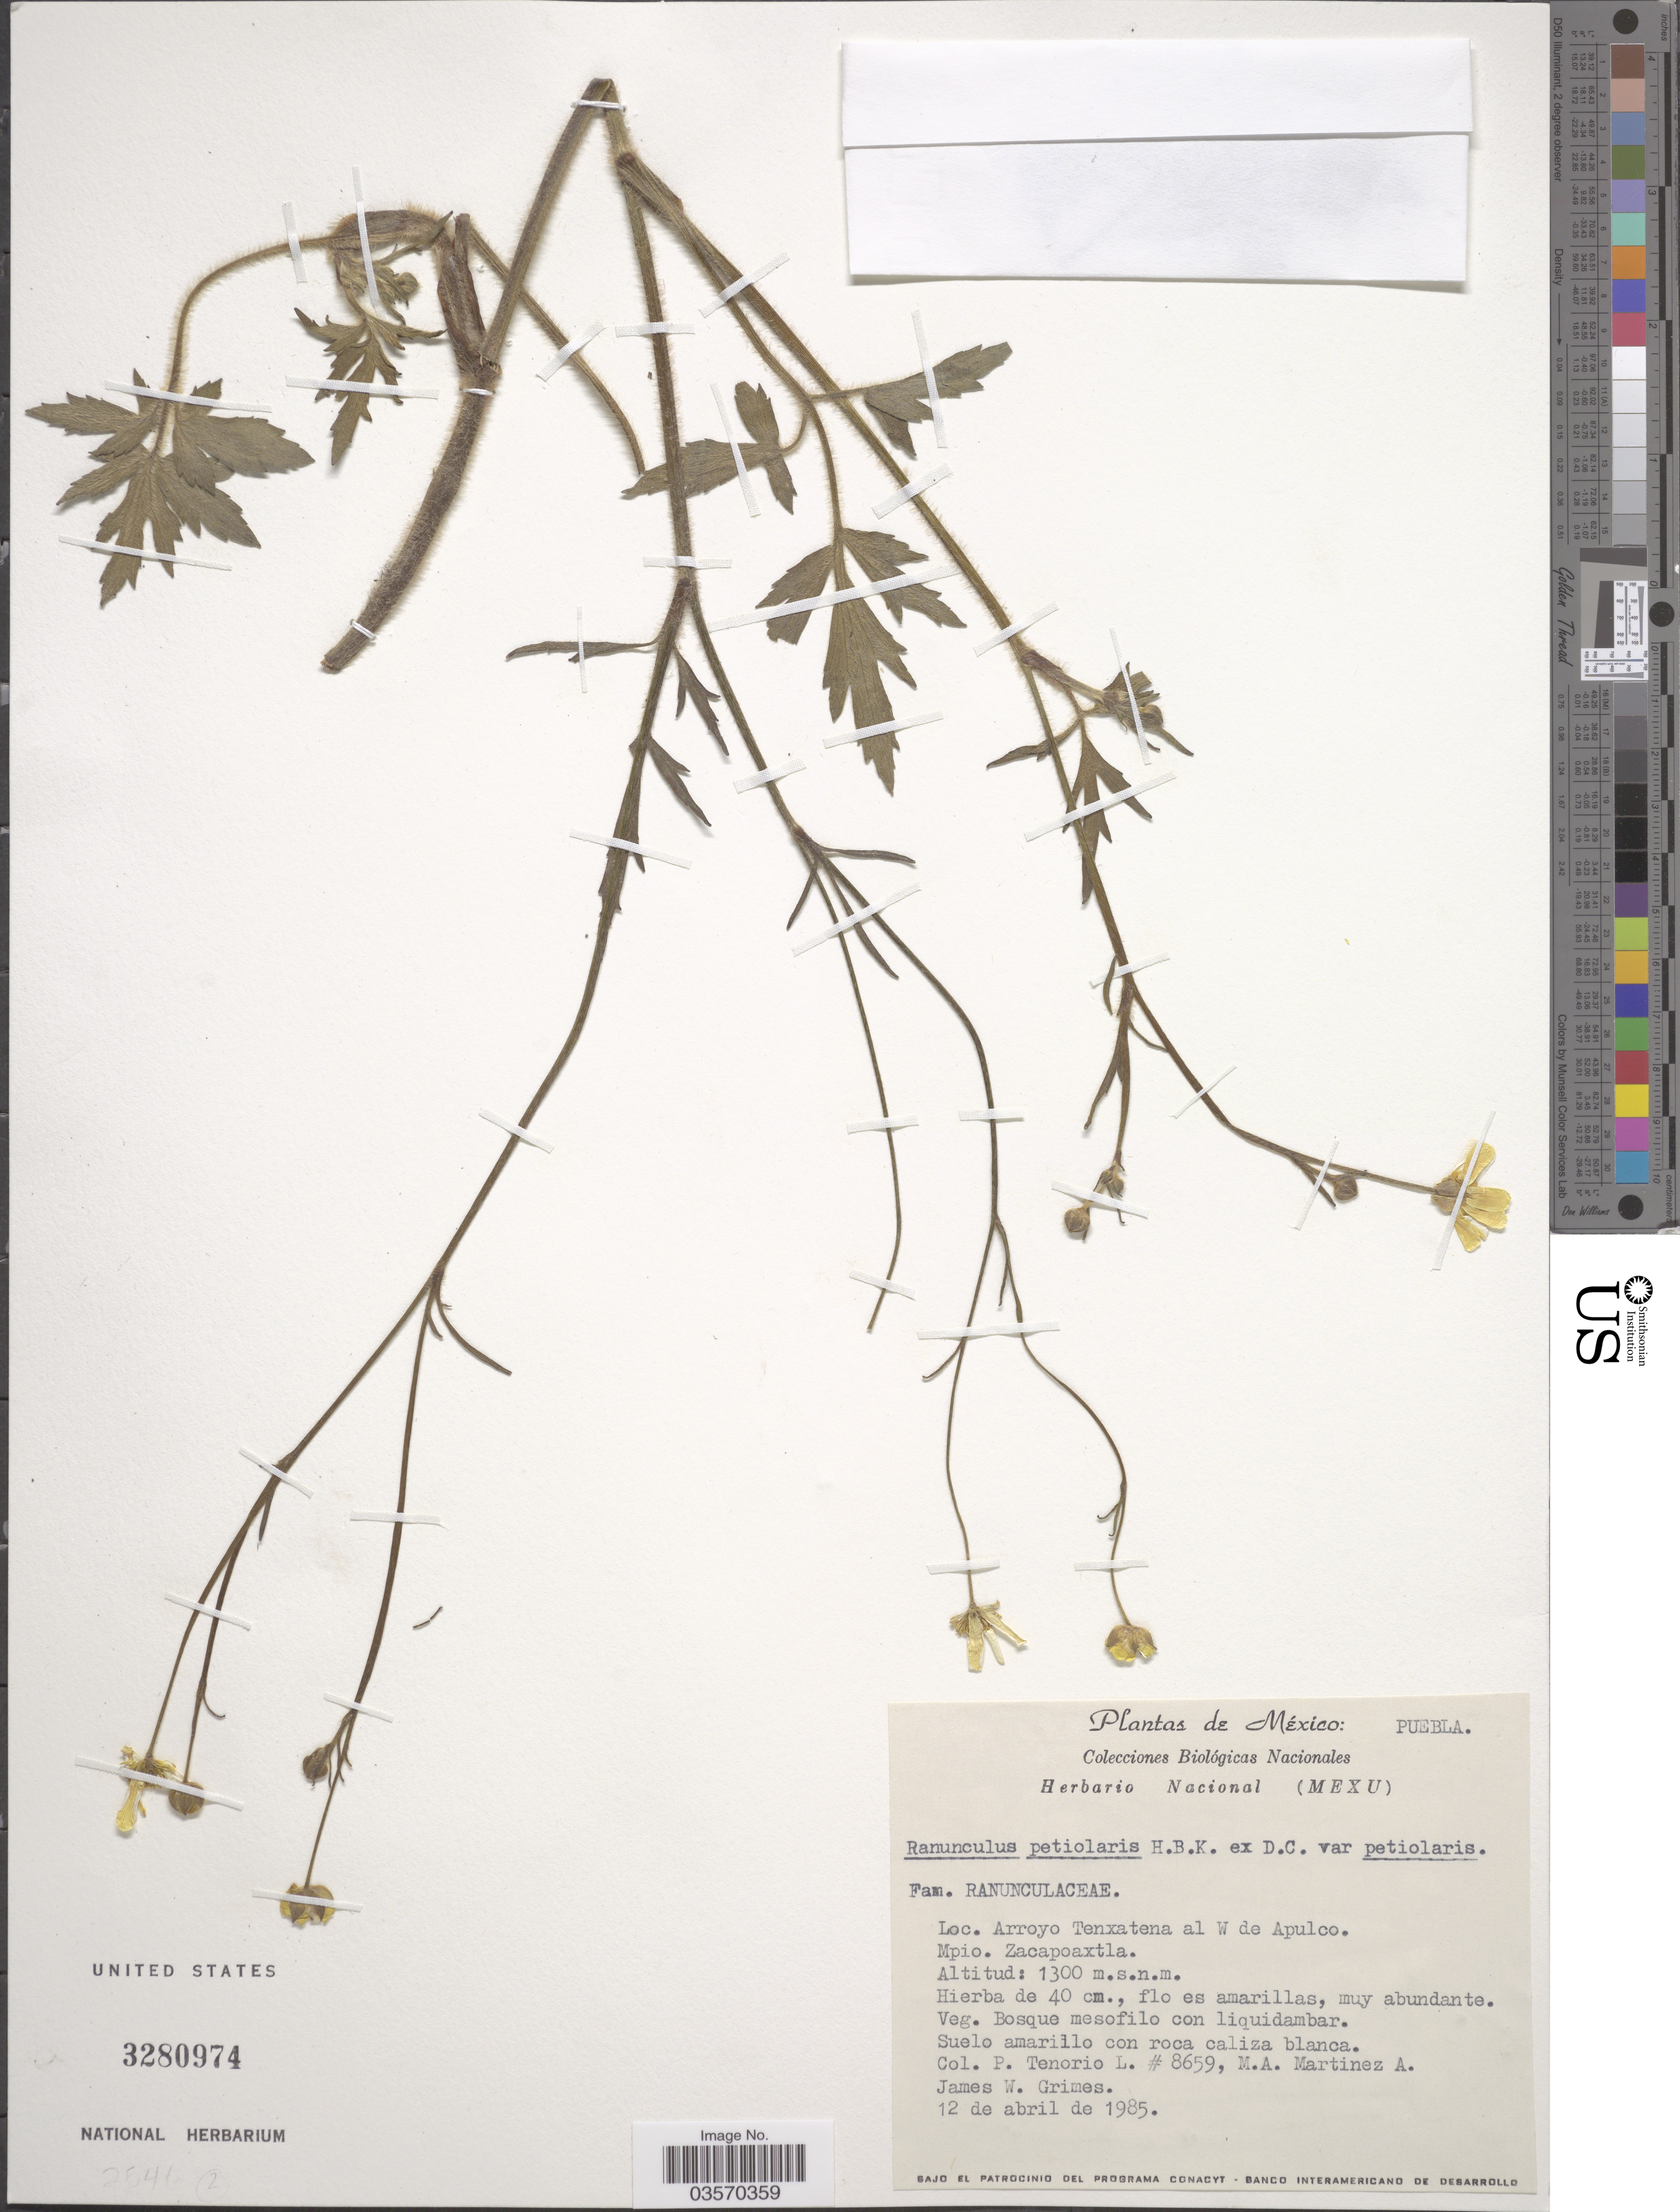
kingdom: Plantae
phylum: Tracheophyta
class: Magnoliopsida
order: Ranunculales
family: Ranunculaceae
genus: Ranunculus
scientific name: Ranunculus petiolaris var. petiolaris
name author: Kunth ex DC.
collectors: P. Tenorio L., M. A. Martínez Alfaro & J. W. Grimes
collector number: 8659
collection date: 1985-04-12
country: Mexico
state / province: Puebla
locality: Arroyo Tenxatena al W de Apulco. Mpio. Zacapoaxtla.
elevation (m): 1300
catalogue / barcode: US 3280974